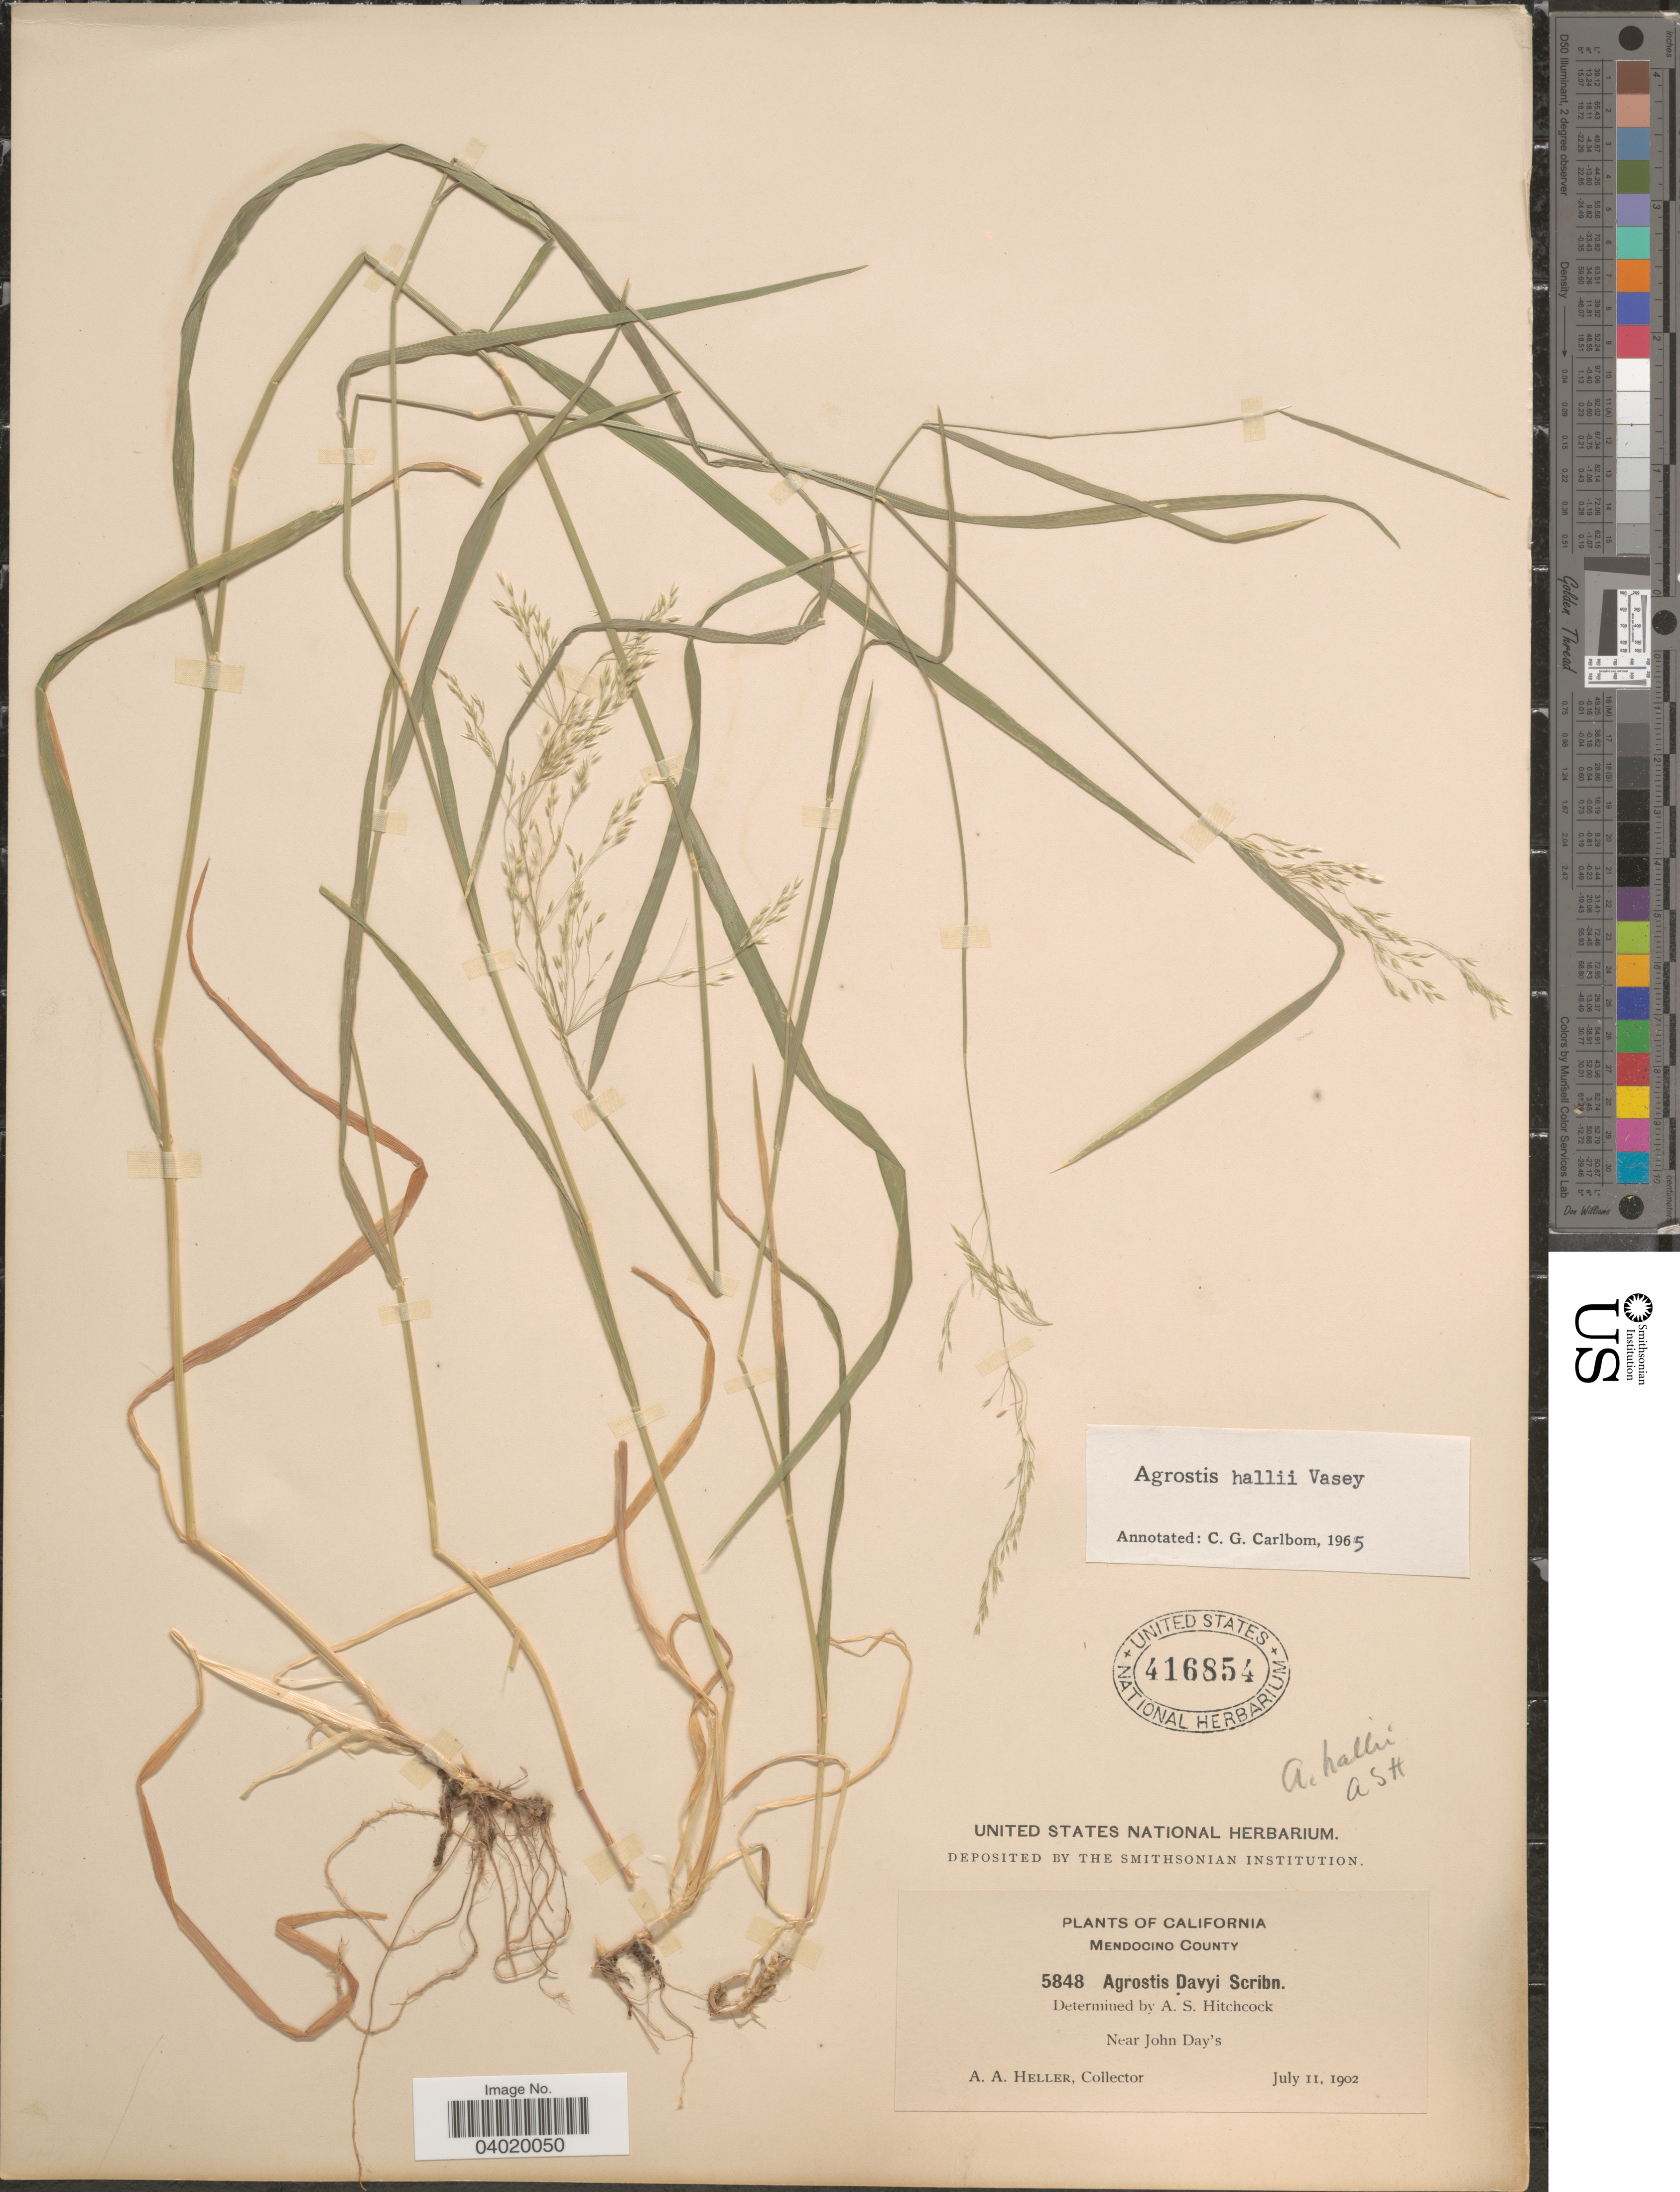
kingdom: Plantae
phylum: Tracheophyta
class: Liliopsida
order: Poales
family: Poaceae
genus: Agrostis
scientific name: Agrostis hallii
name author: Vasey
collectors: A. A. Heller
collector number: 5848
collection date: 1902-07-11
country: United States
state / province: California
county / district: Mendocino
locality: Mendocino County. Near John Day's.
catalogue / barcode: US 416854